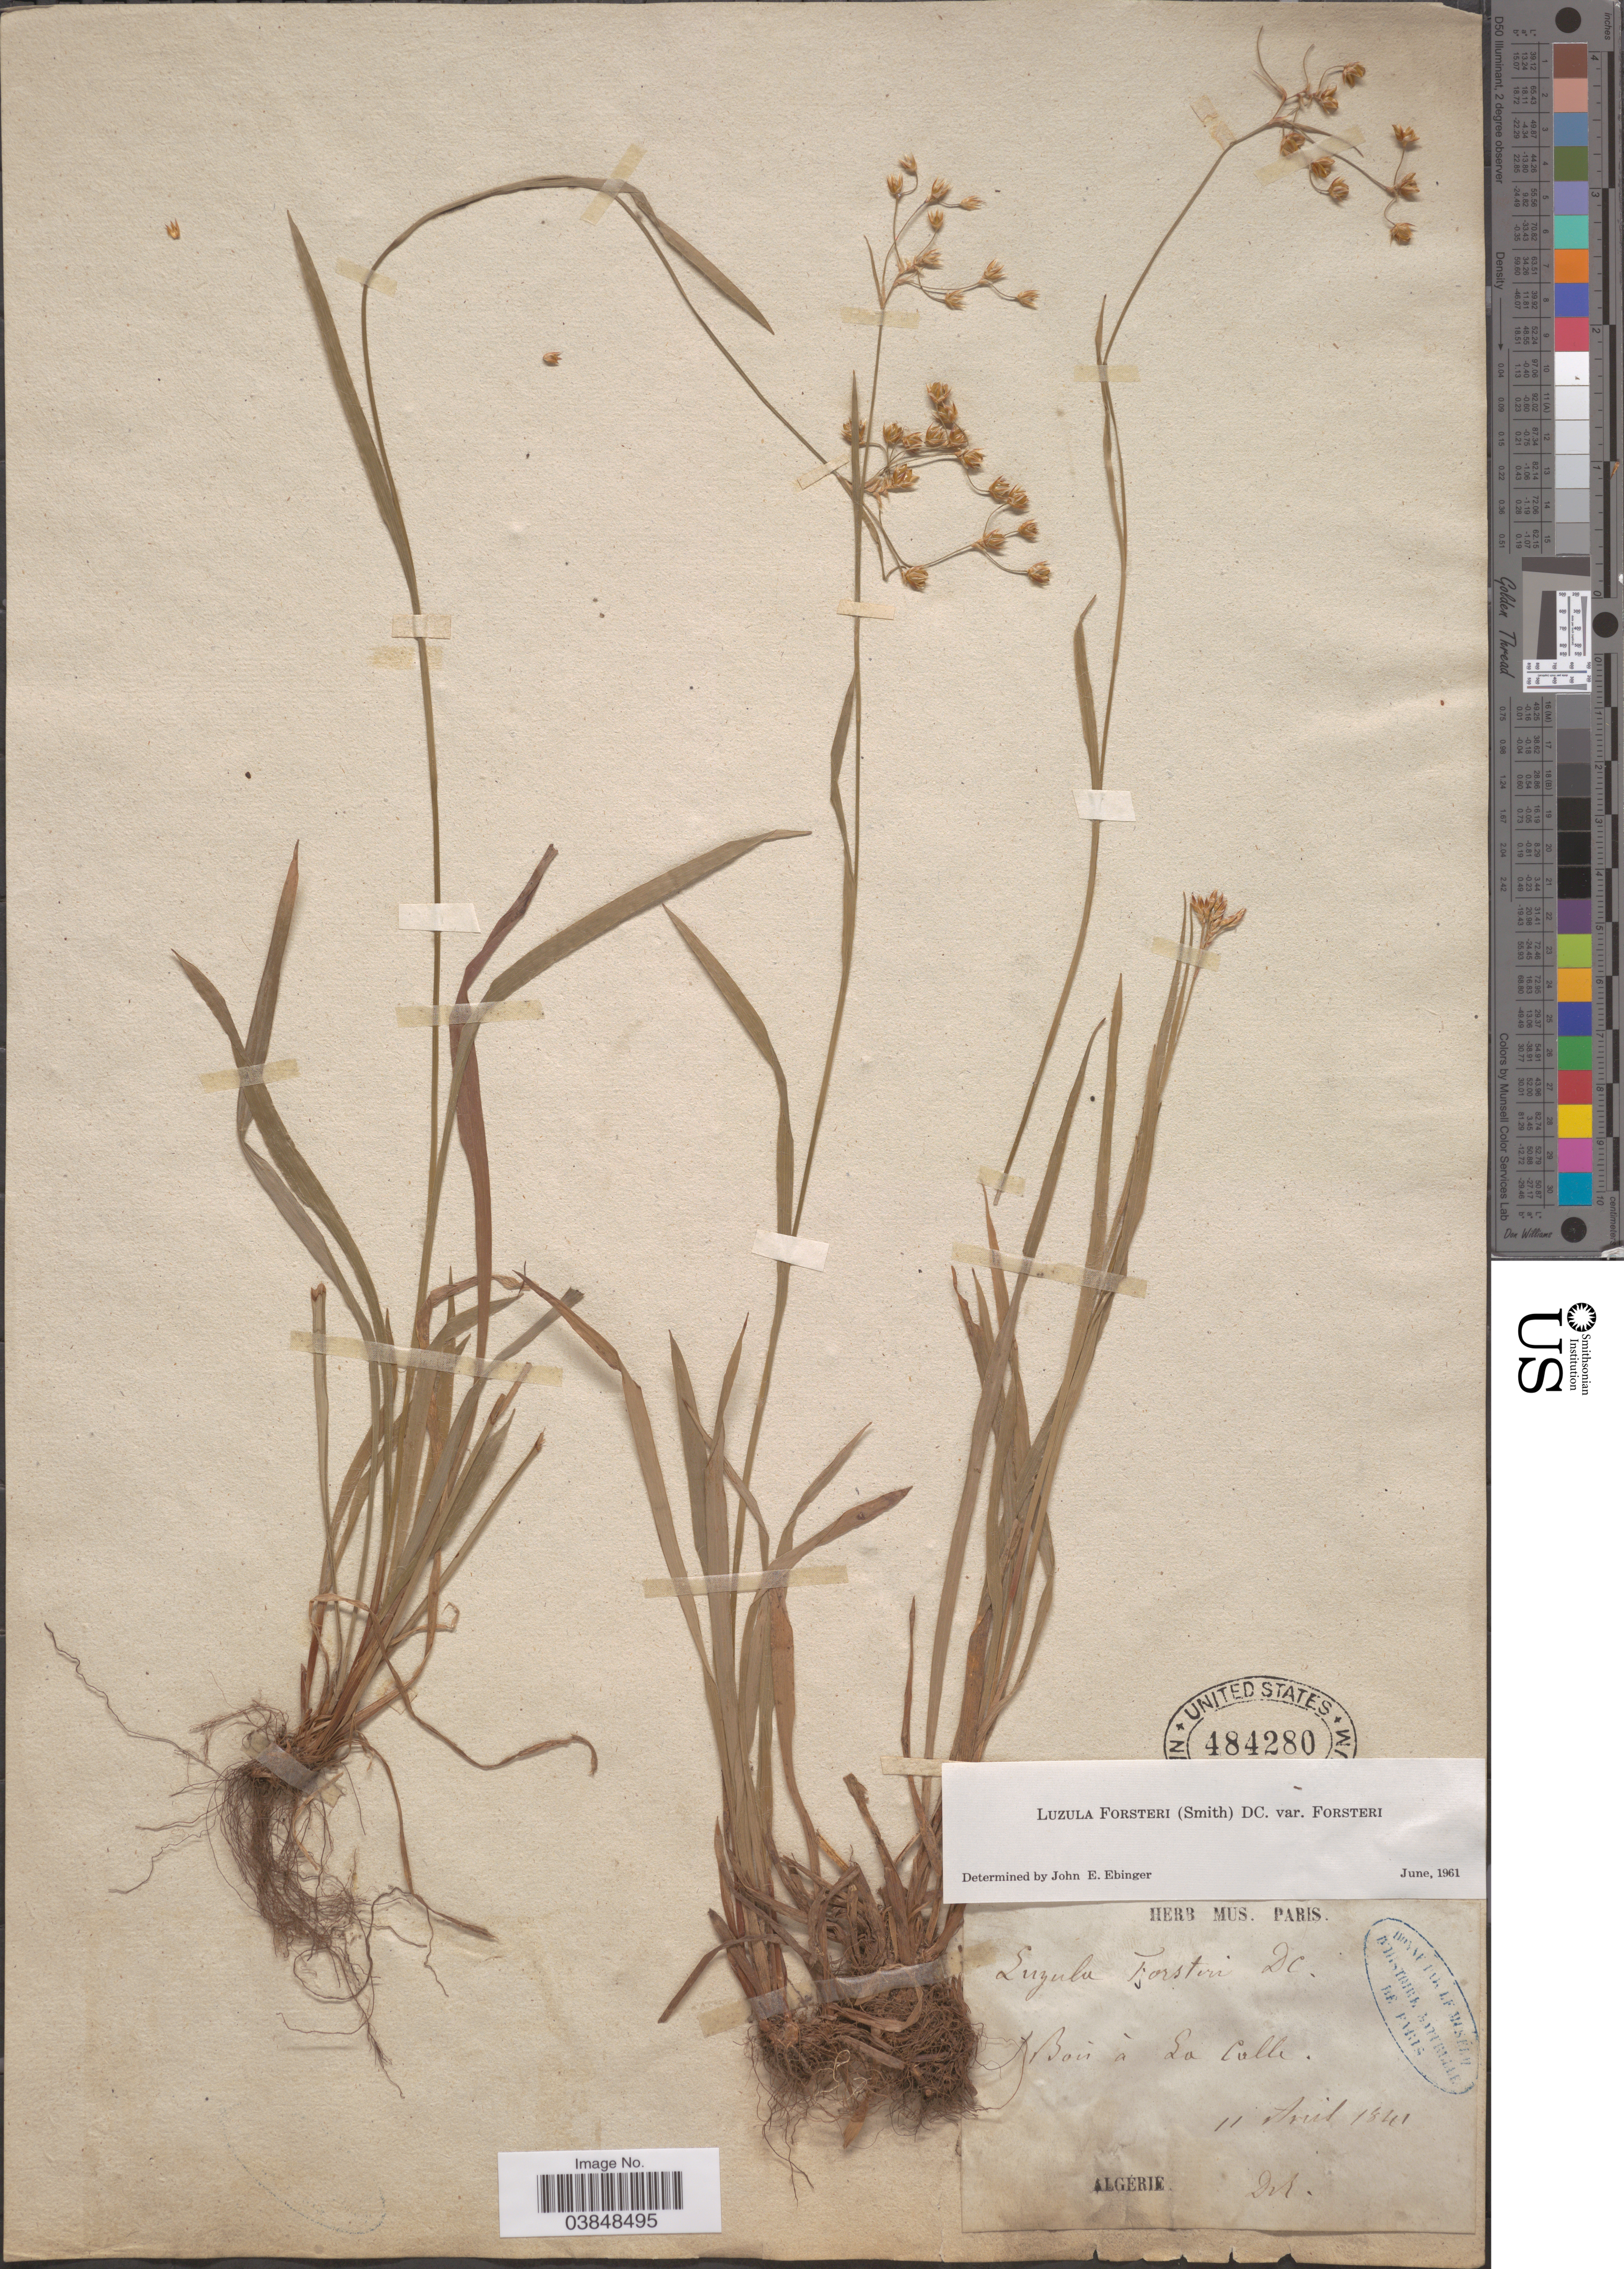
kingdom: Plantae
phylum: Tracheophyta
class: Liliopsida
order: Poales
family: Juncaceae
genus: Luzula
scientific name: Luzula forsteri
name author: (Sm.) DC.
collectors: ex herb. Mus. Paris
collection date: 1841-04-11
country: Algeria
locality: Bois à La Culle. DR.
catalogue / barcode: US 484280